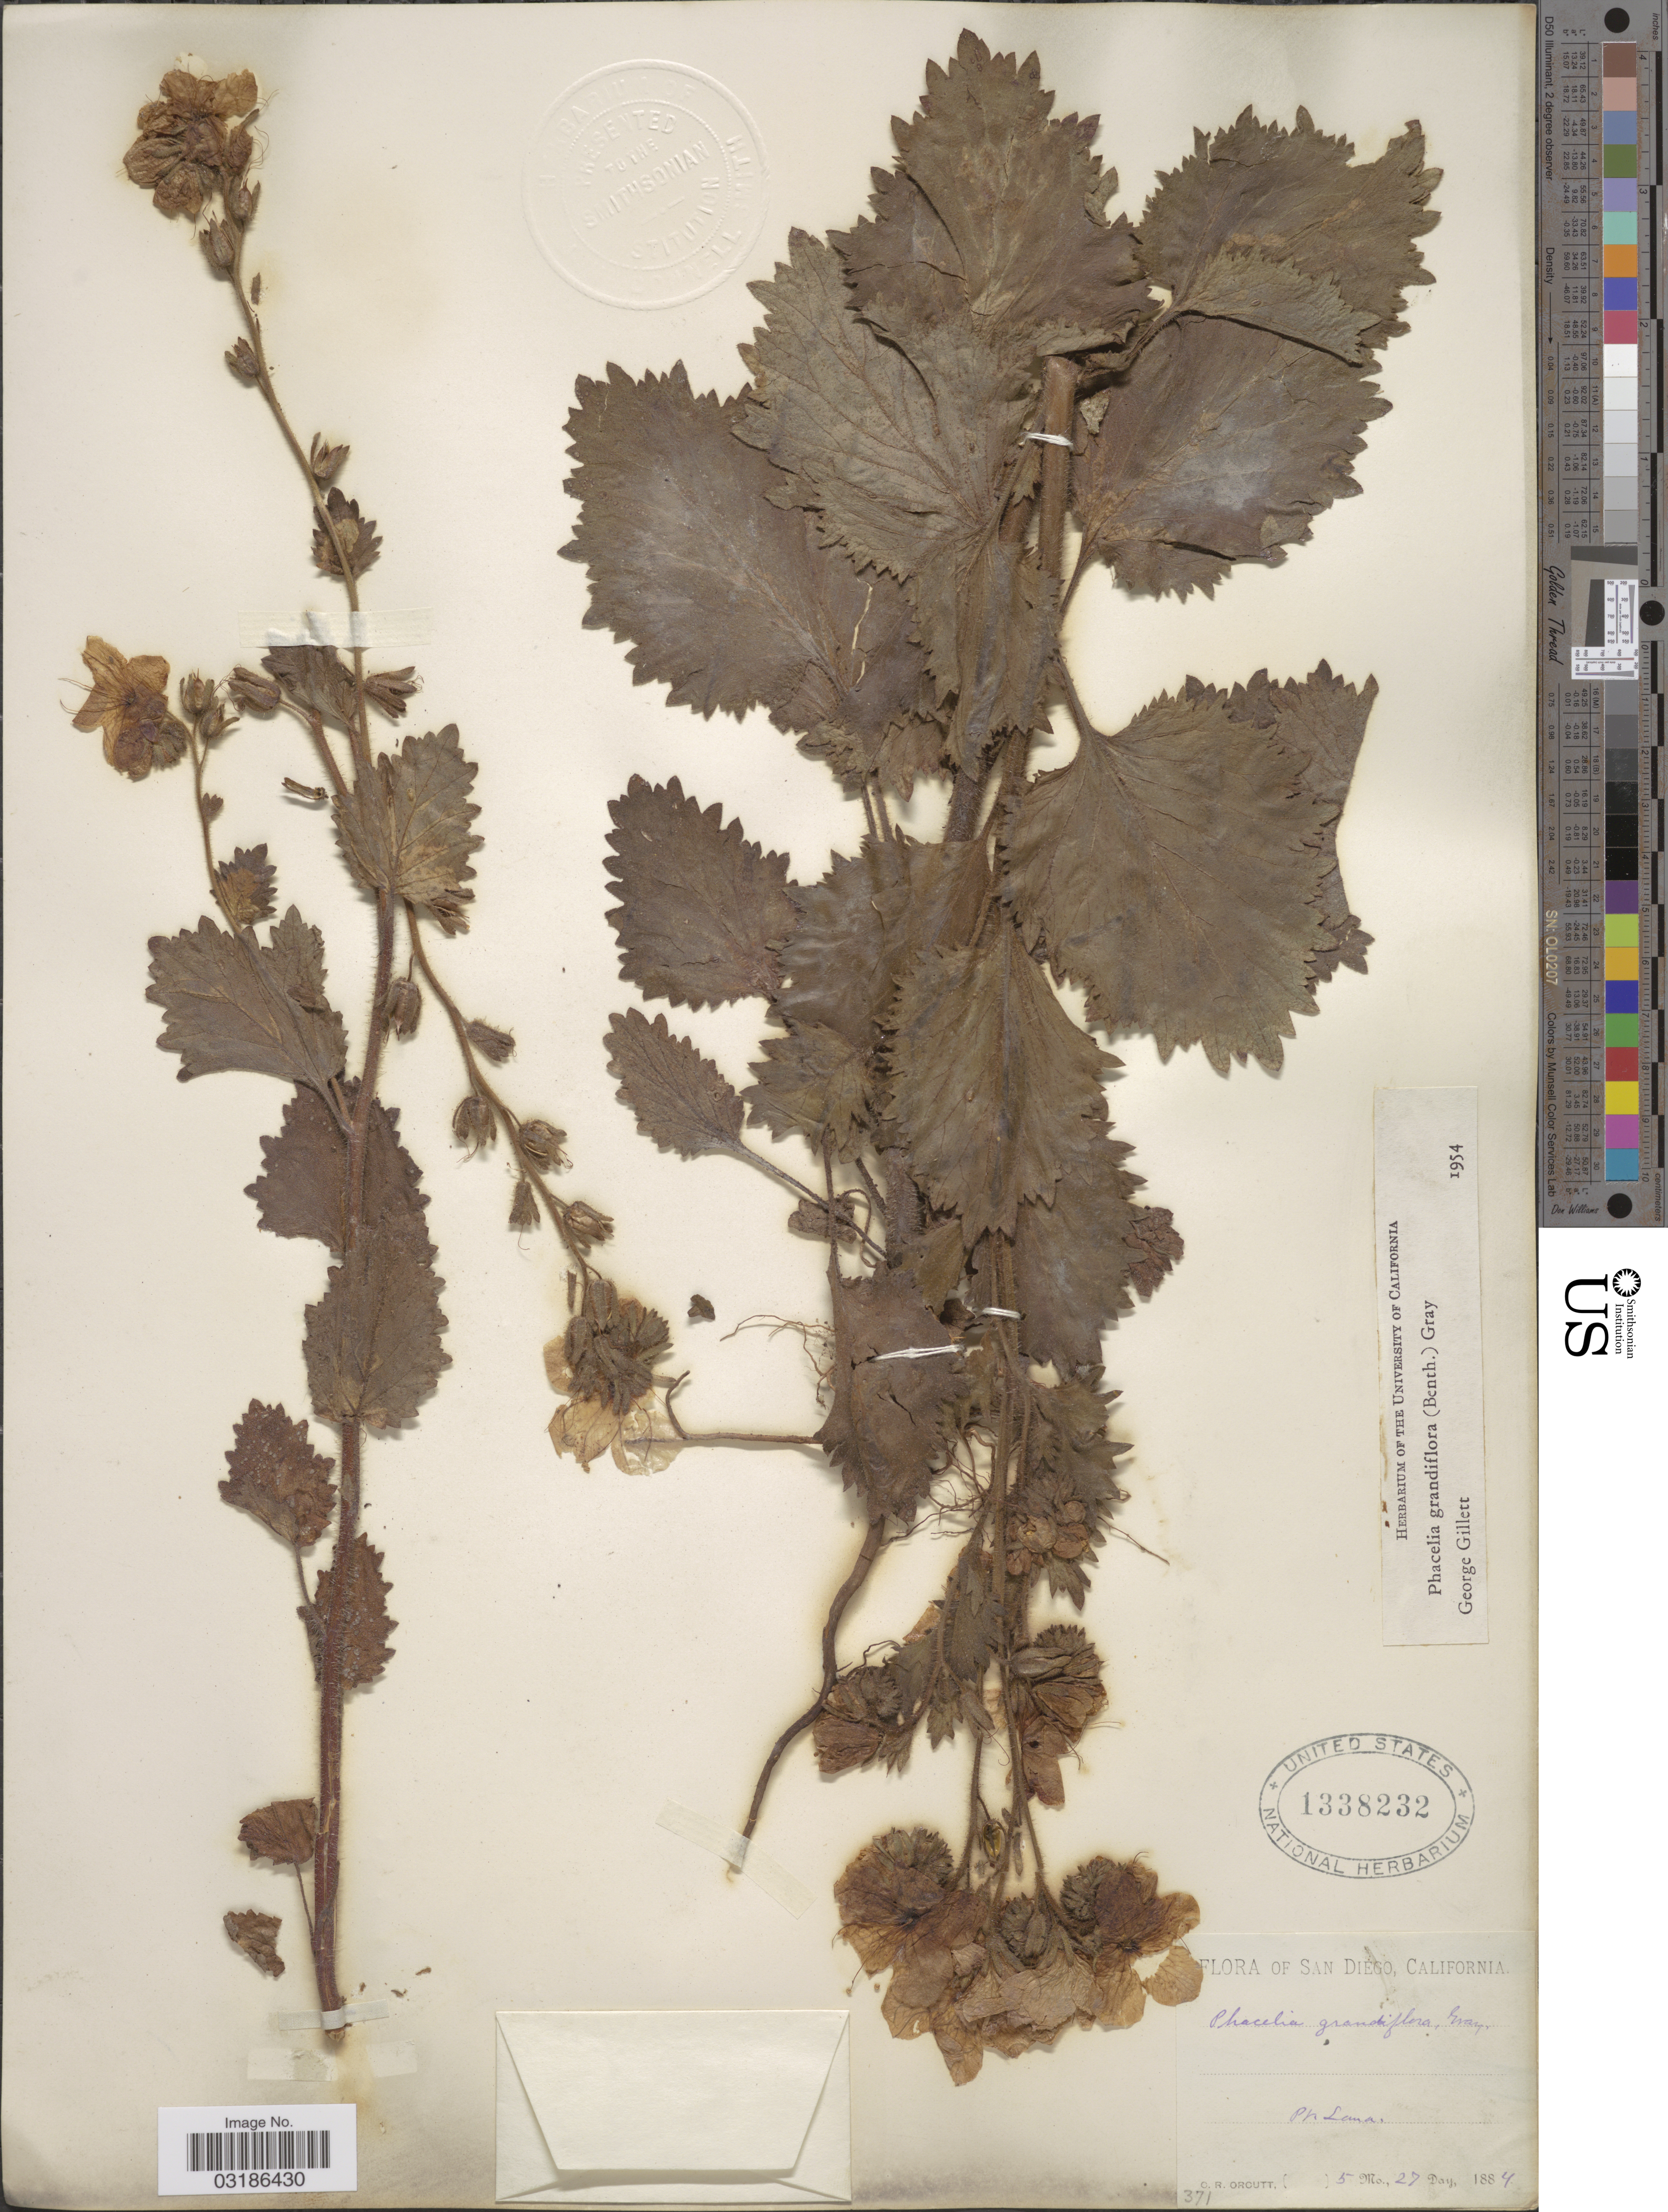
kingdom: Plantae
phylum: Tracheophyta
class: Magnoliopsida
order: Boraginales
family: Hydrophyllaceae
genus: Phacelia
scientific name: Phacelia grandiflora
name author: (Benth.) A. Gray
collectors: C. R. Orcutt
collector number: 371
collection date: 1884-05-27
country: United States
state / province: California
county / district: San Diego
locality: San Diego. Pt. Loma.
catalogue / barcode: US 1338232